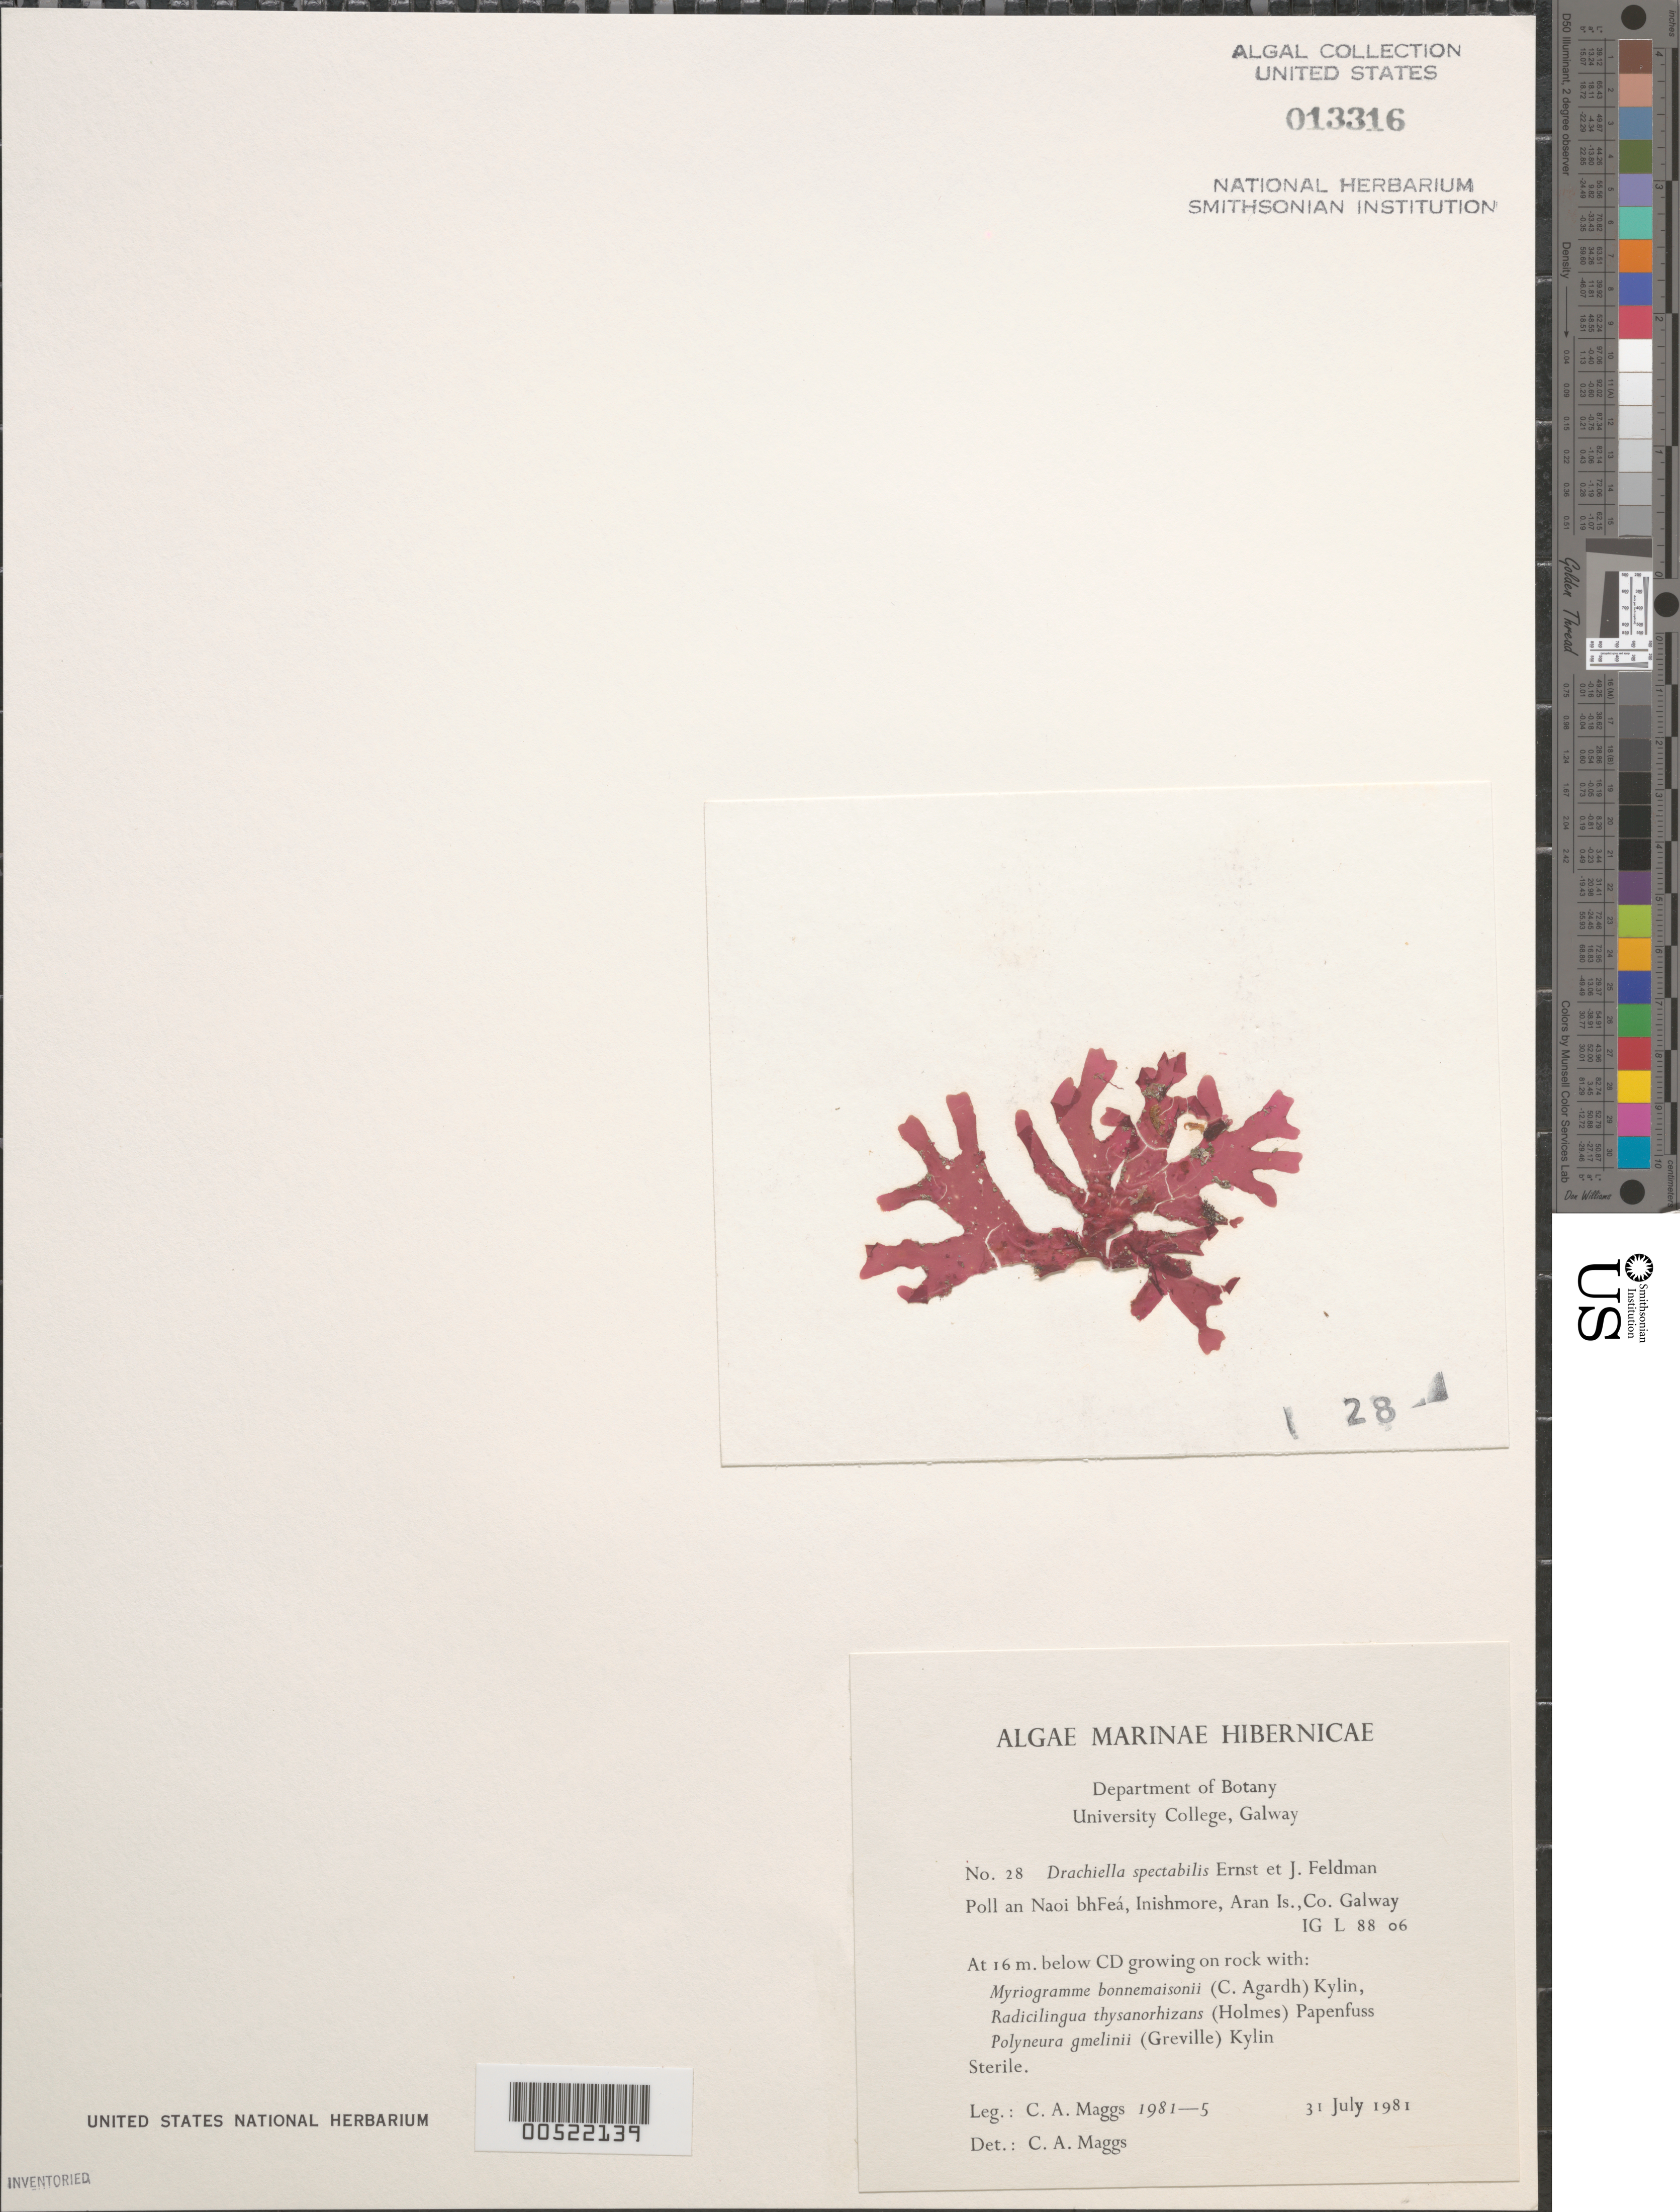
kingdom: Plantae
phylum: Rhodophyta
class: Florideophyceae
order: Ceramiales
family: Delesseriaceae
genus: Drachiella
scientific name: Drachiella spectabilis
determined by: Maggs, C. A.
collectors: C. Maggs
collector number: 1981-5 & 28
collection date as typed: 31 Jul 1981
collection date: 1981-07-31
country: Ireland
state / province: Connaught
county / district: Galway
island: Inishmore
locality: Poll an Naoi Bhfea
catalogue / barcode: US 13316